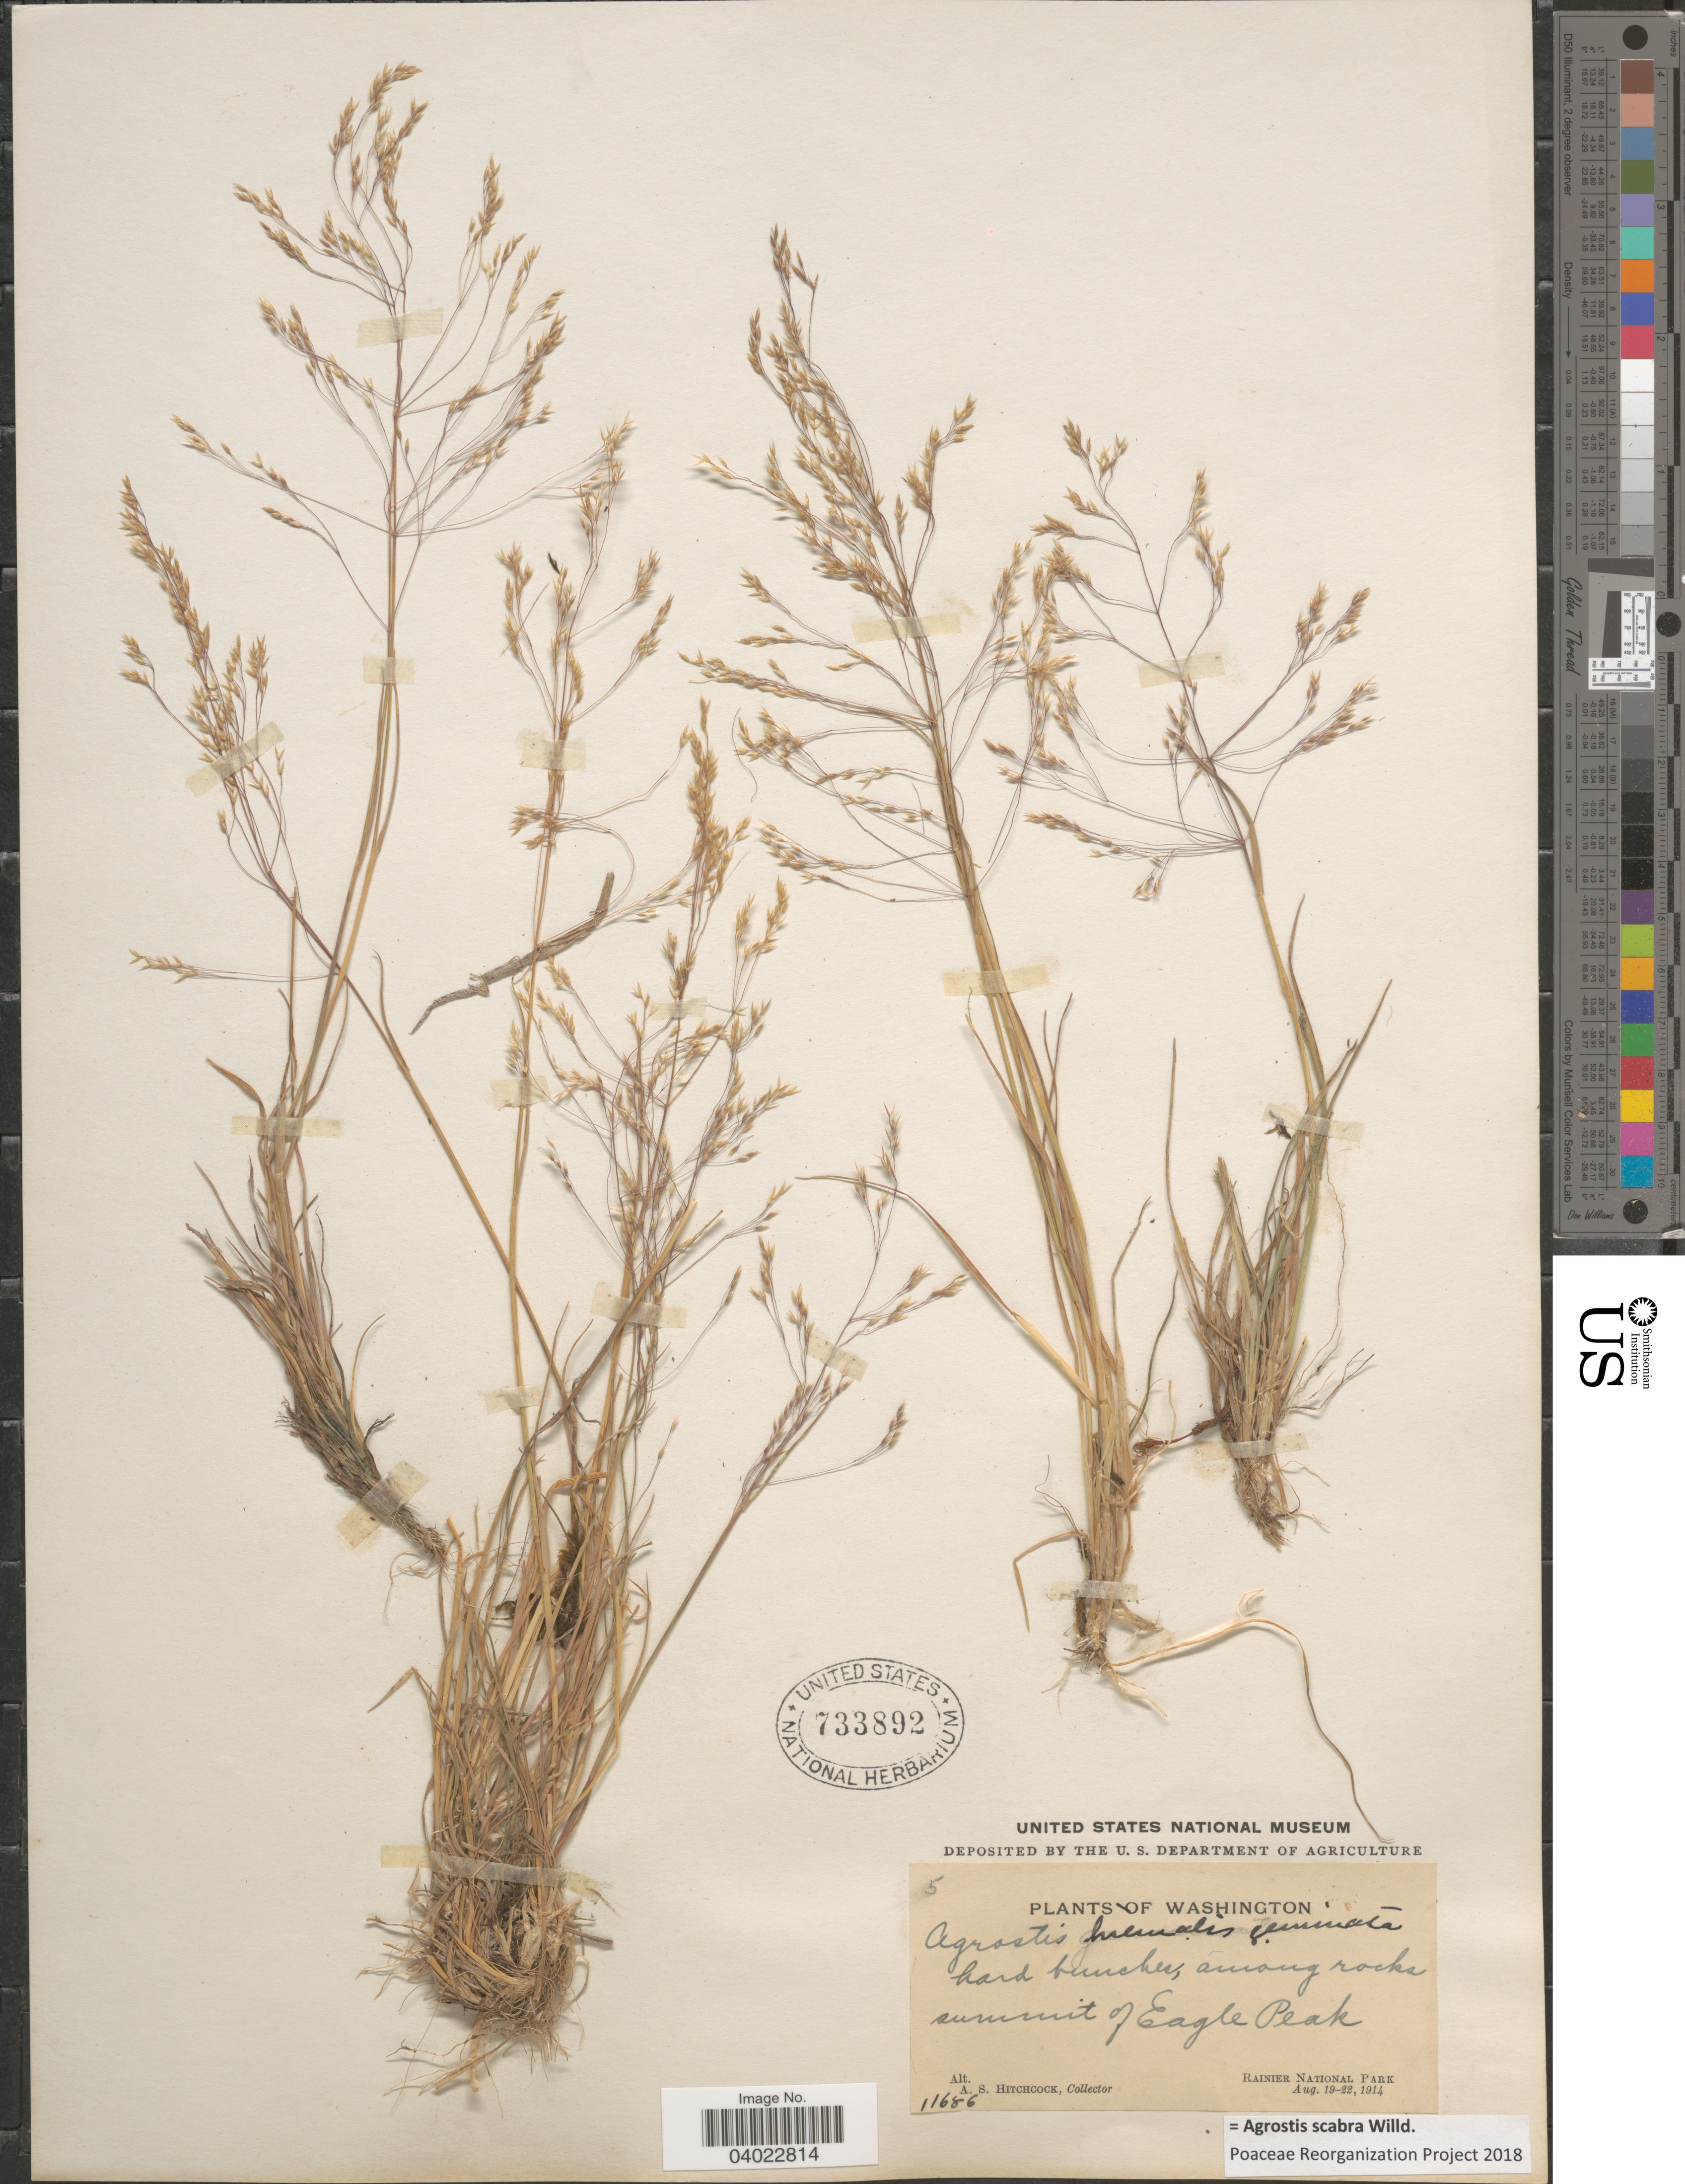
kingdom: Plantae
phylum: Tracheophyta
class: Liliopsida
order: Poales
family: Poaceae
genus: Agrostis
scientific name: Agrostis scabra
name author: Willd.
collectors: A. S. Hitchcock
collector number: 11686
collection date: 1914-08-19/1914-08-22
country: United States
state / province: Washington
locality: Summit of Eagle Peak. Rainier National Park.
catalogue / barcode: US 733892